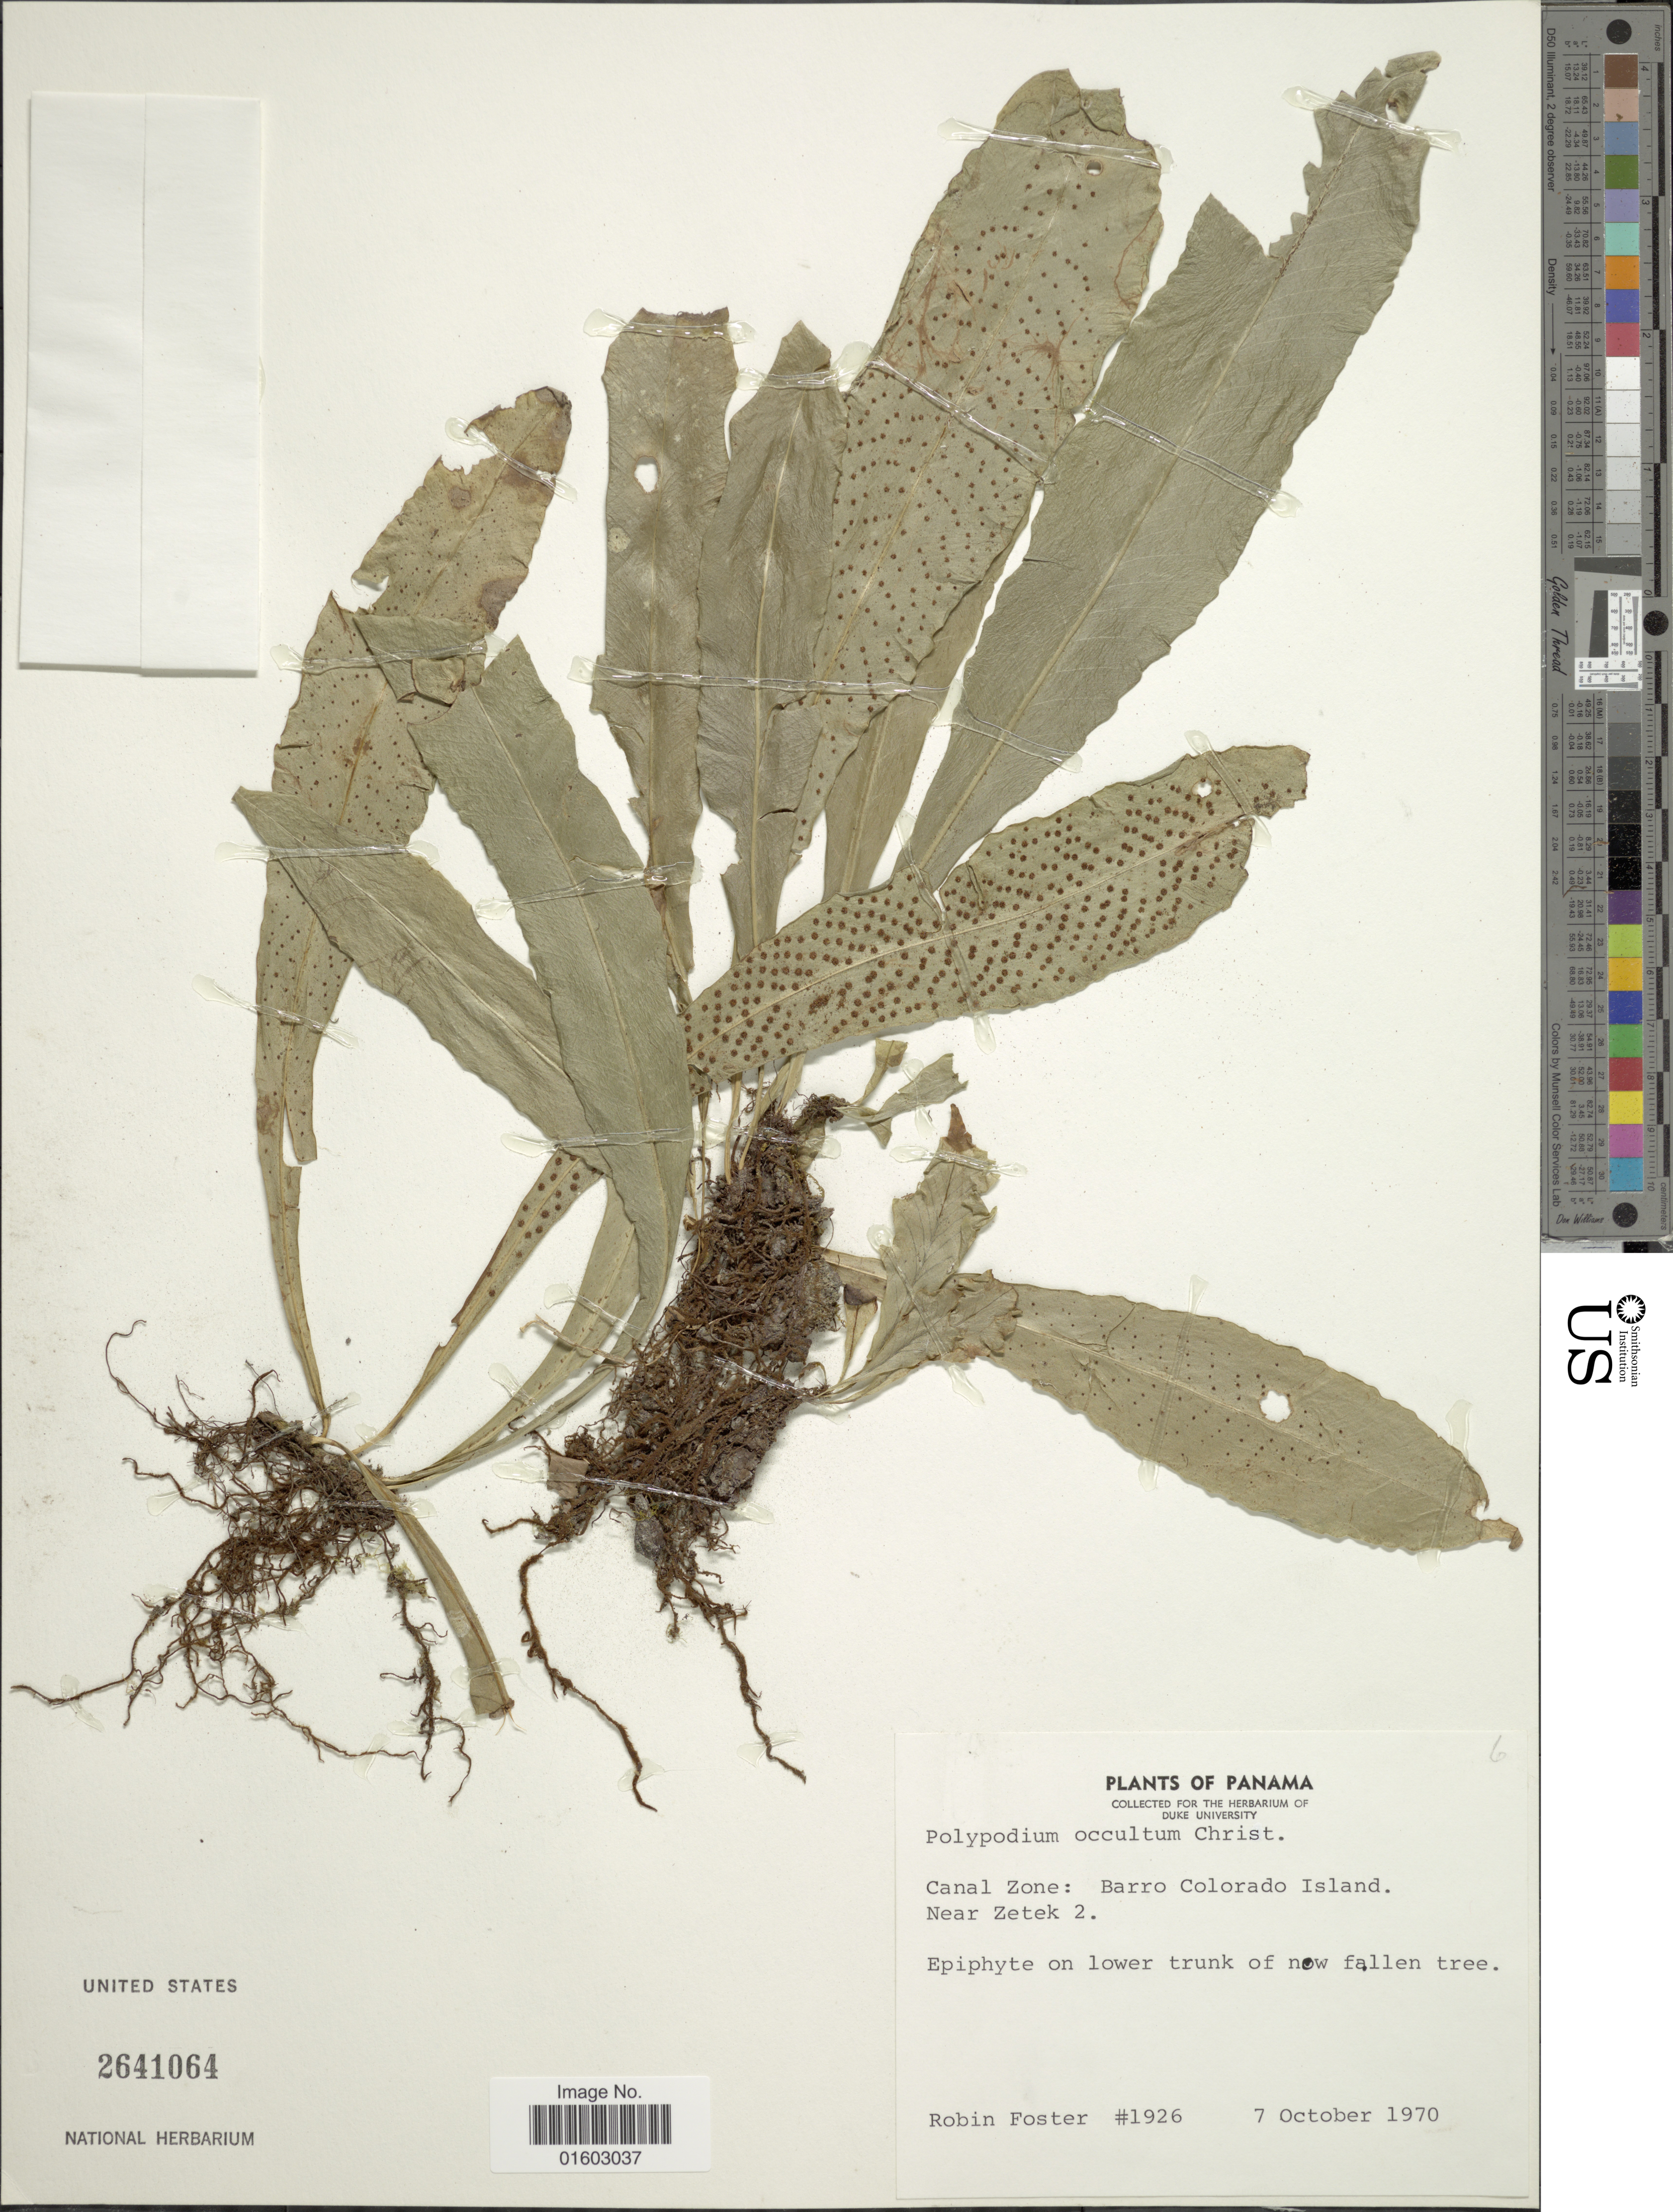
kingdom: Plantae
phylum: Tracheophyta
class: Polypodiopsida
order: Polypodiales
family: Polypodiaceae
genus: Campyloneurum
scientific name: Campyloneurum occultum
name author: (Christ) M. Mey. ex Lellinger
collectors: R. B. Foster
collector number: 1926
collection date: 1970-10-07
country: Panama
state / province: Panamá Oeste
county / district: Canal Zone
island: Barro Colorado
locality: Canal Zone: Barro Colorado Island, Near Zetek 2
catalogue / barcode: US 2641064